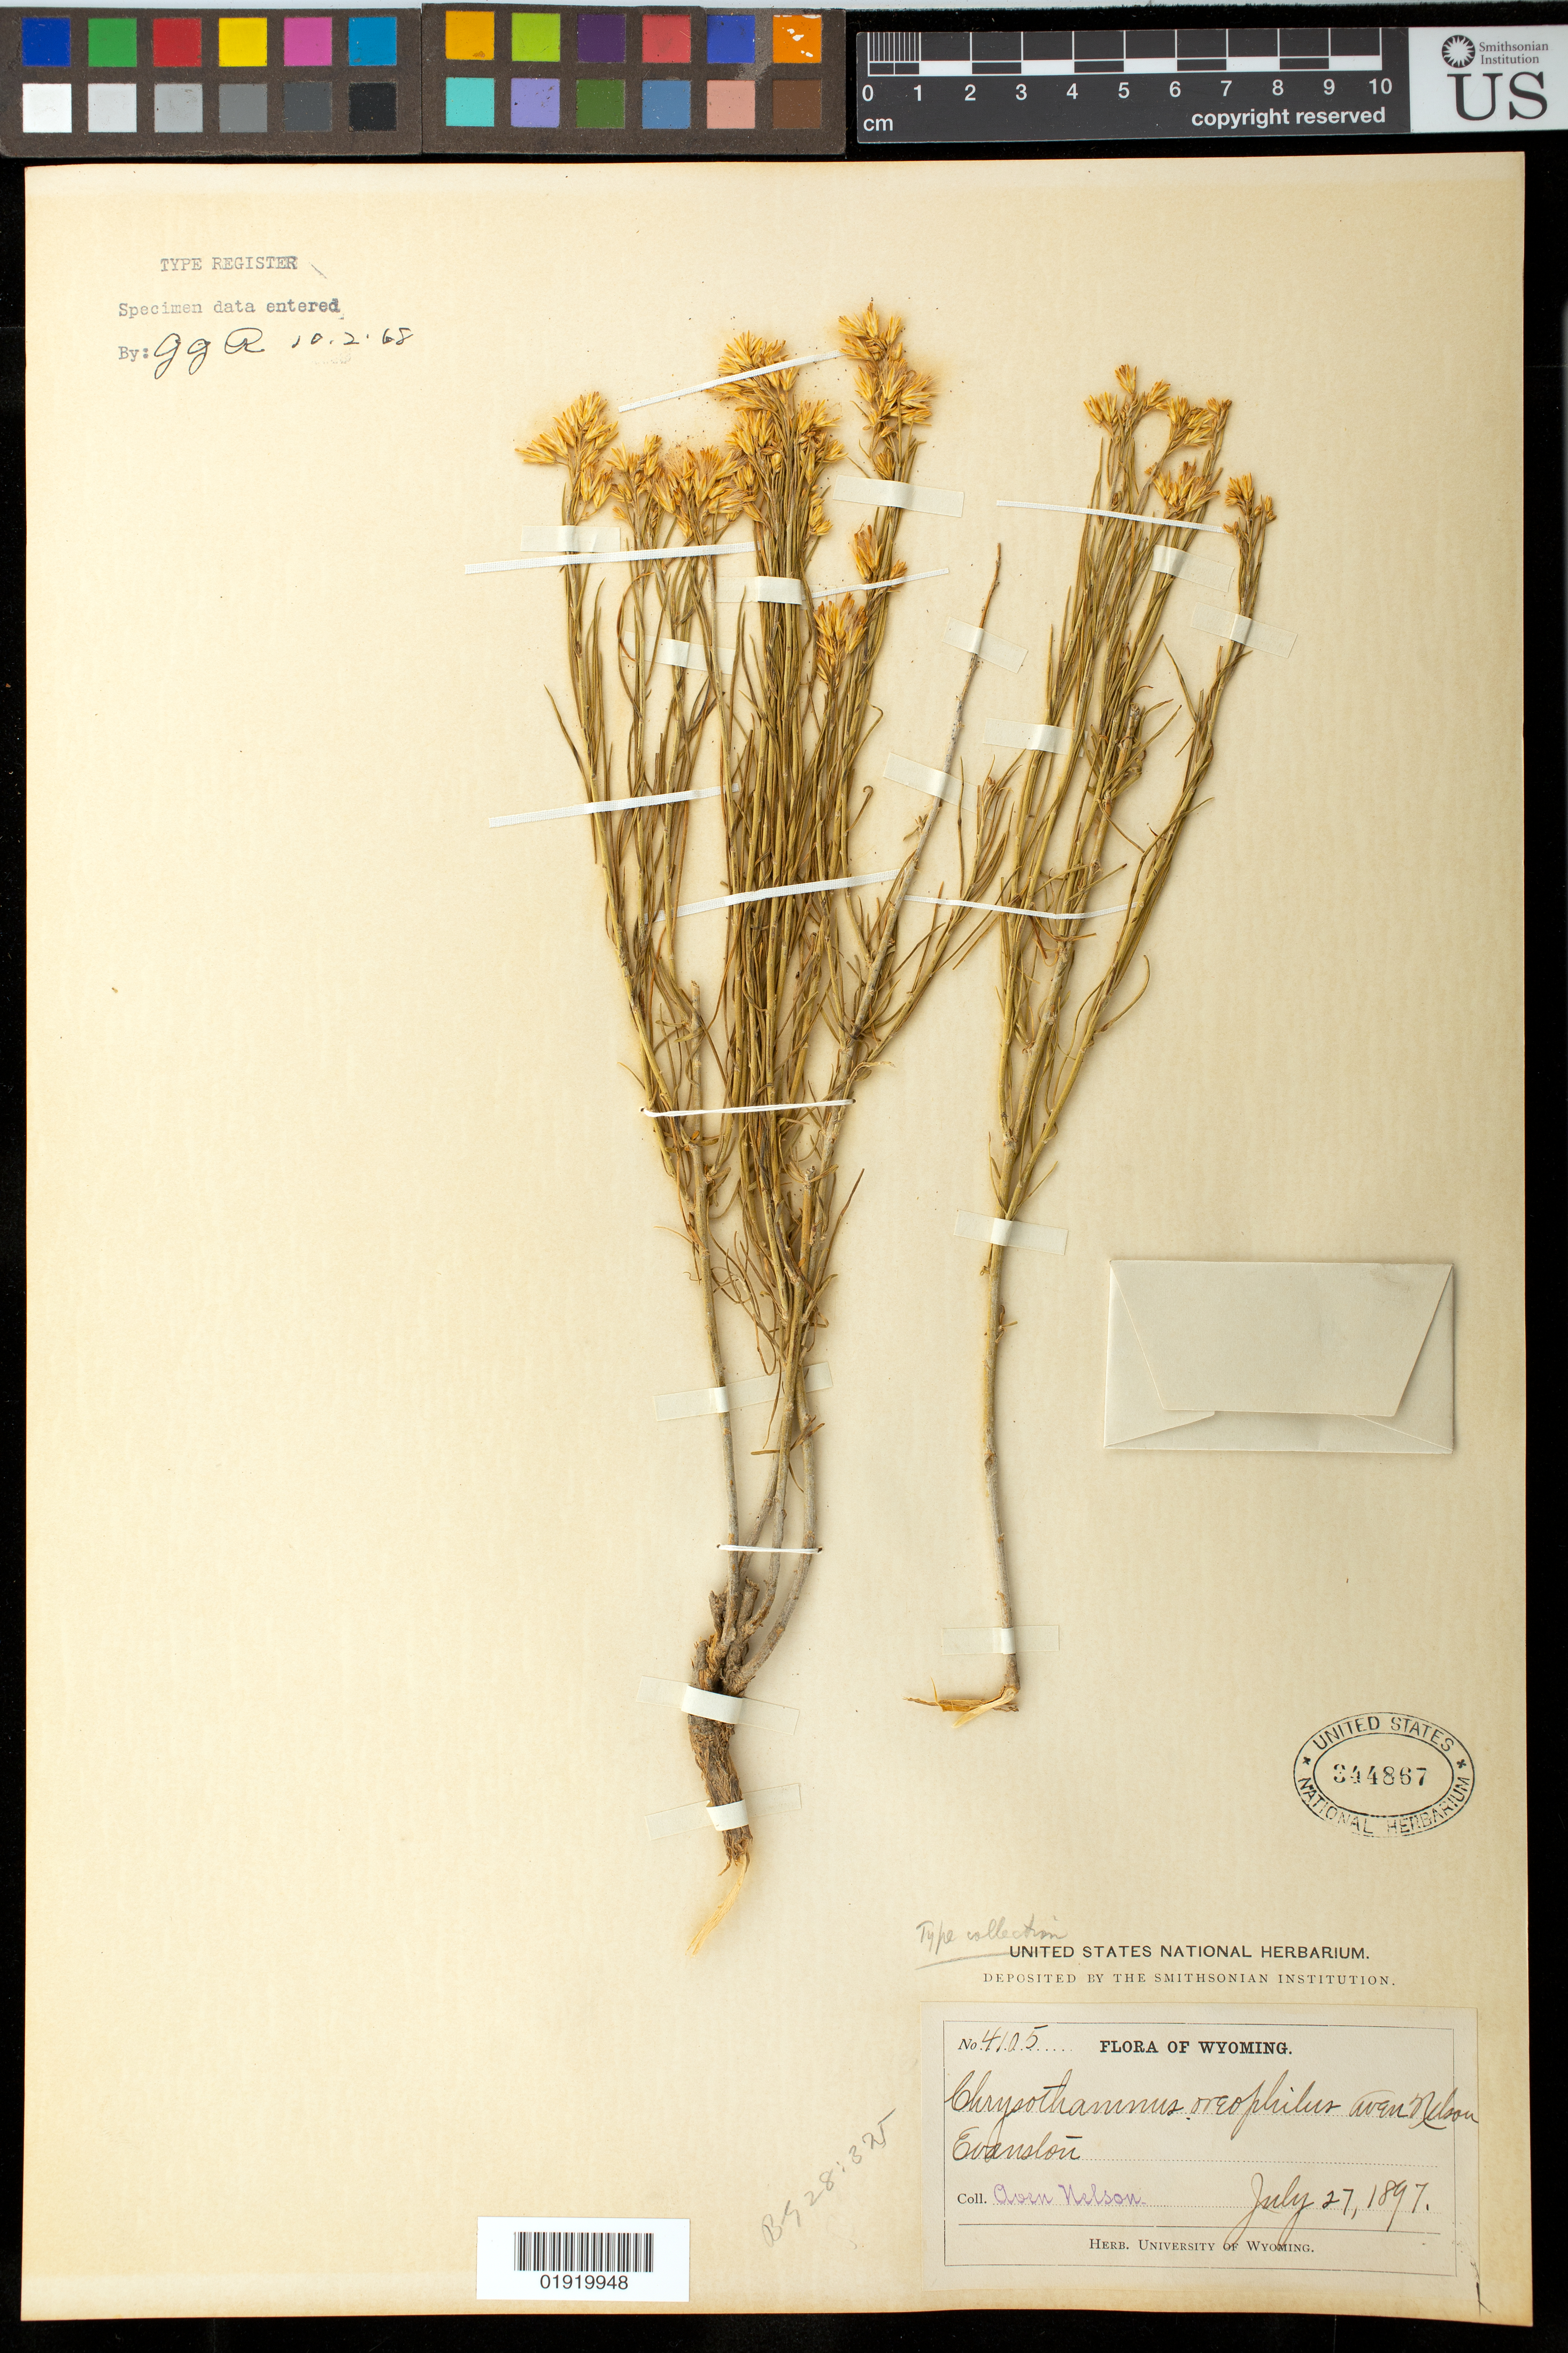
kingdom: Plantae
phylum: Tracheophyta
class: Magnoliopsida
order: Asterales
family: Asteraceae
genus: Chrysothamnus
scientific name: Chrysothamnus oreophilus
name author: A. Nelson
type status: Type Collection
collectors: A. Nelson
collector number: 4105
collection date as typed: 27 Jul 1897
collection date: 1897-07-27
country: United States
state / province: Wyoming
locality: Evanston.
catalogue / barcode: US 344867